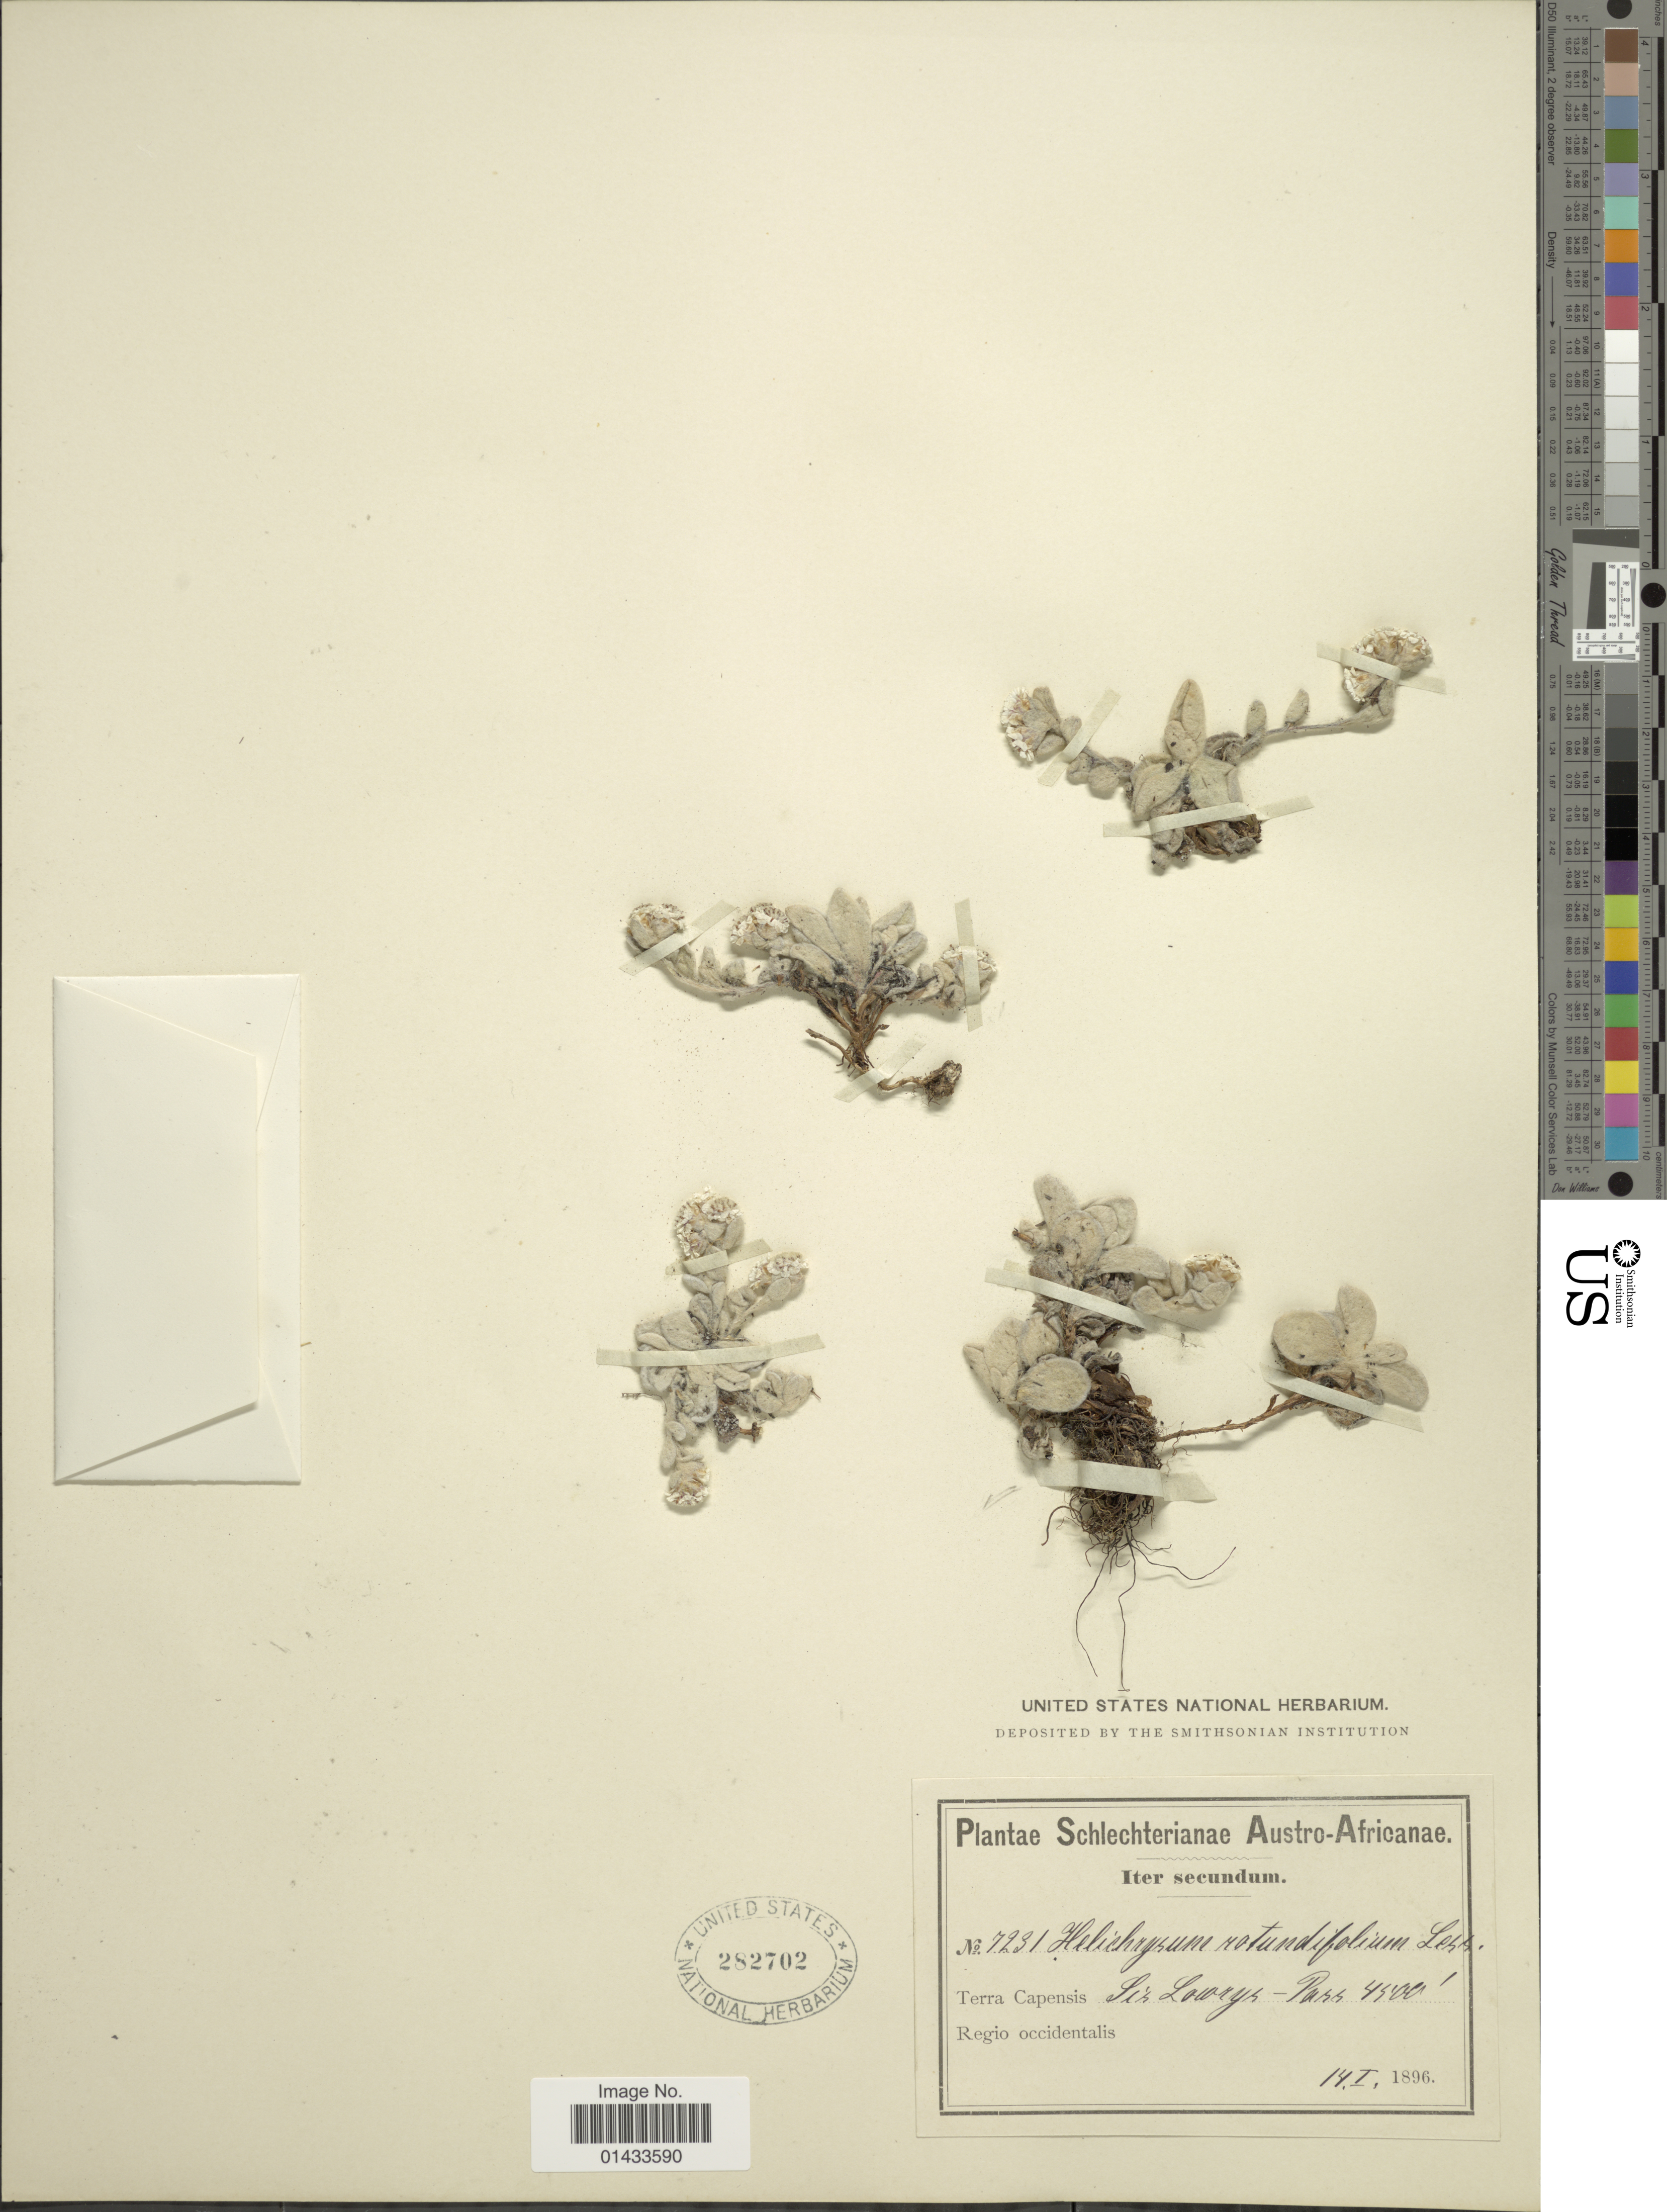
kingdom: Plantae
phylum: Tracheophyta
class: Magnoliopsida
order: Asterales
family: Asteraceae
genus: Helichrysum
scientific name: Helichrysum rotundifolium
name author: (Thunb.) Less.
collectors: Schlechter, --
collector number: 7231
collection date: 1896-01-14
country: South Africa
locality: Terra Capensis, Lis Lowrys Pas, Regio occidentalis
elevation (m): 1372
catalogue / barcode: US 282701